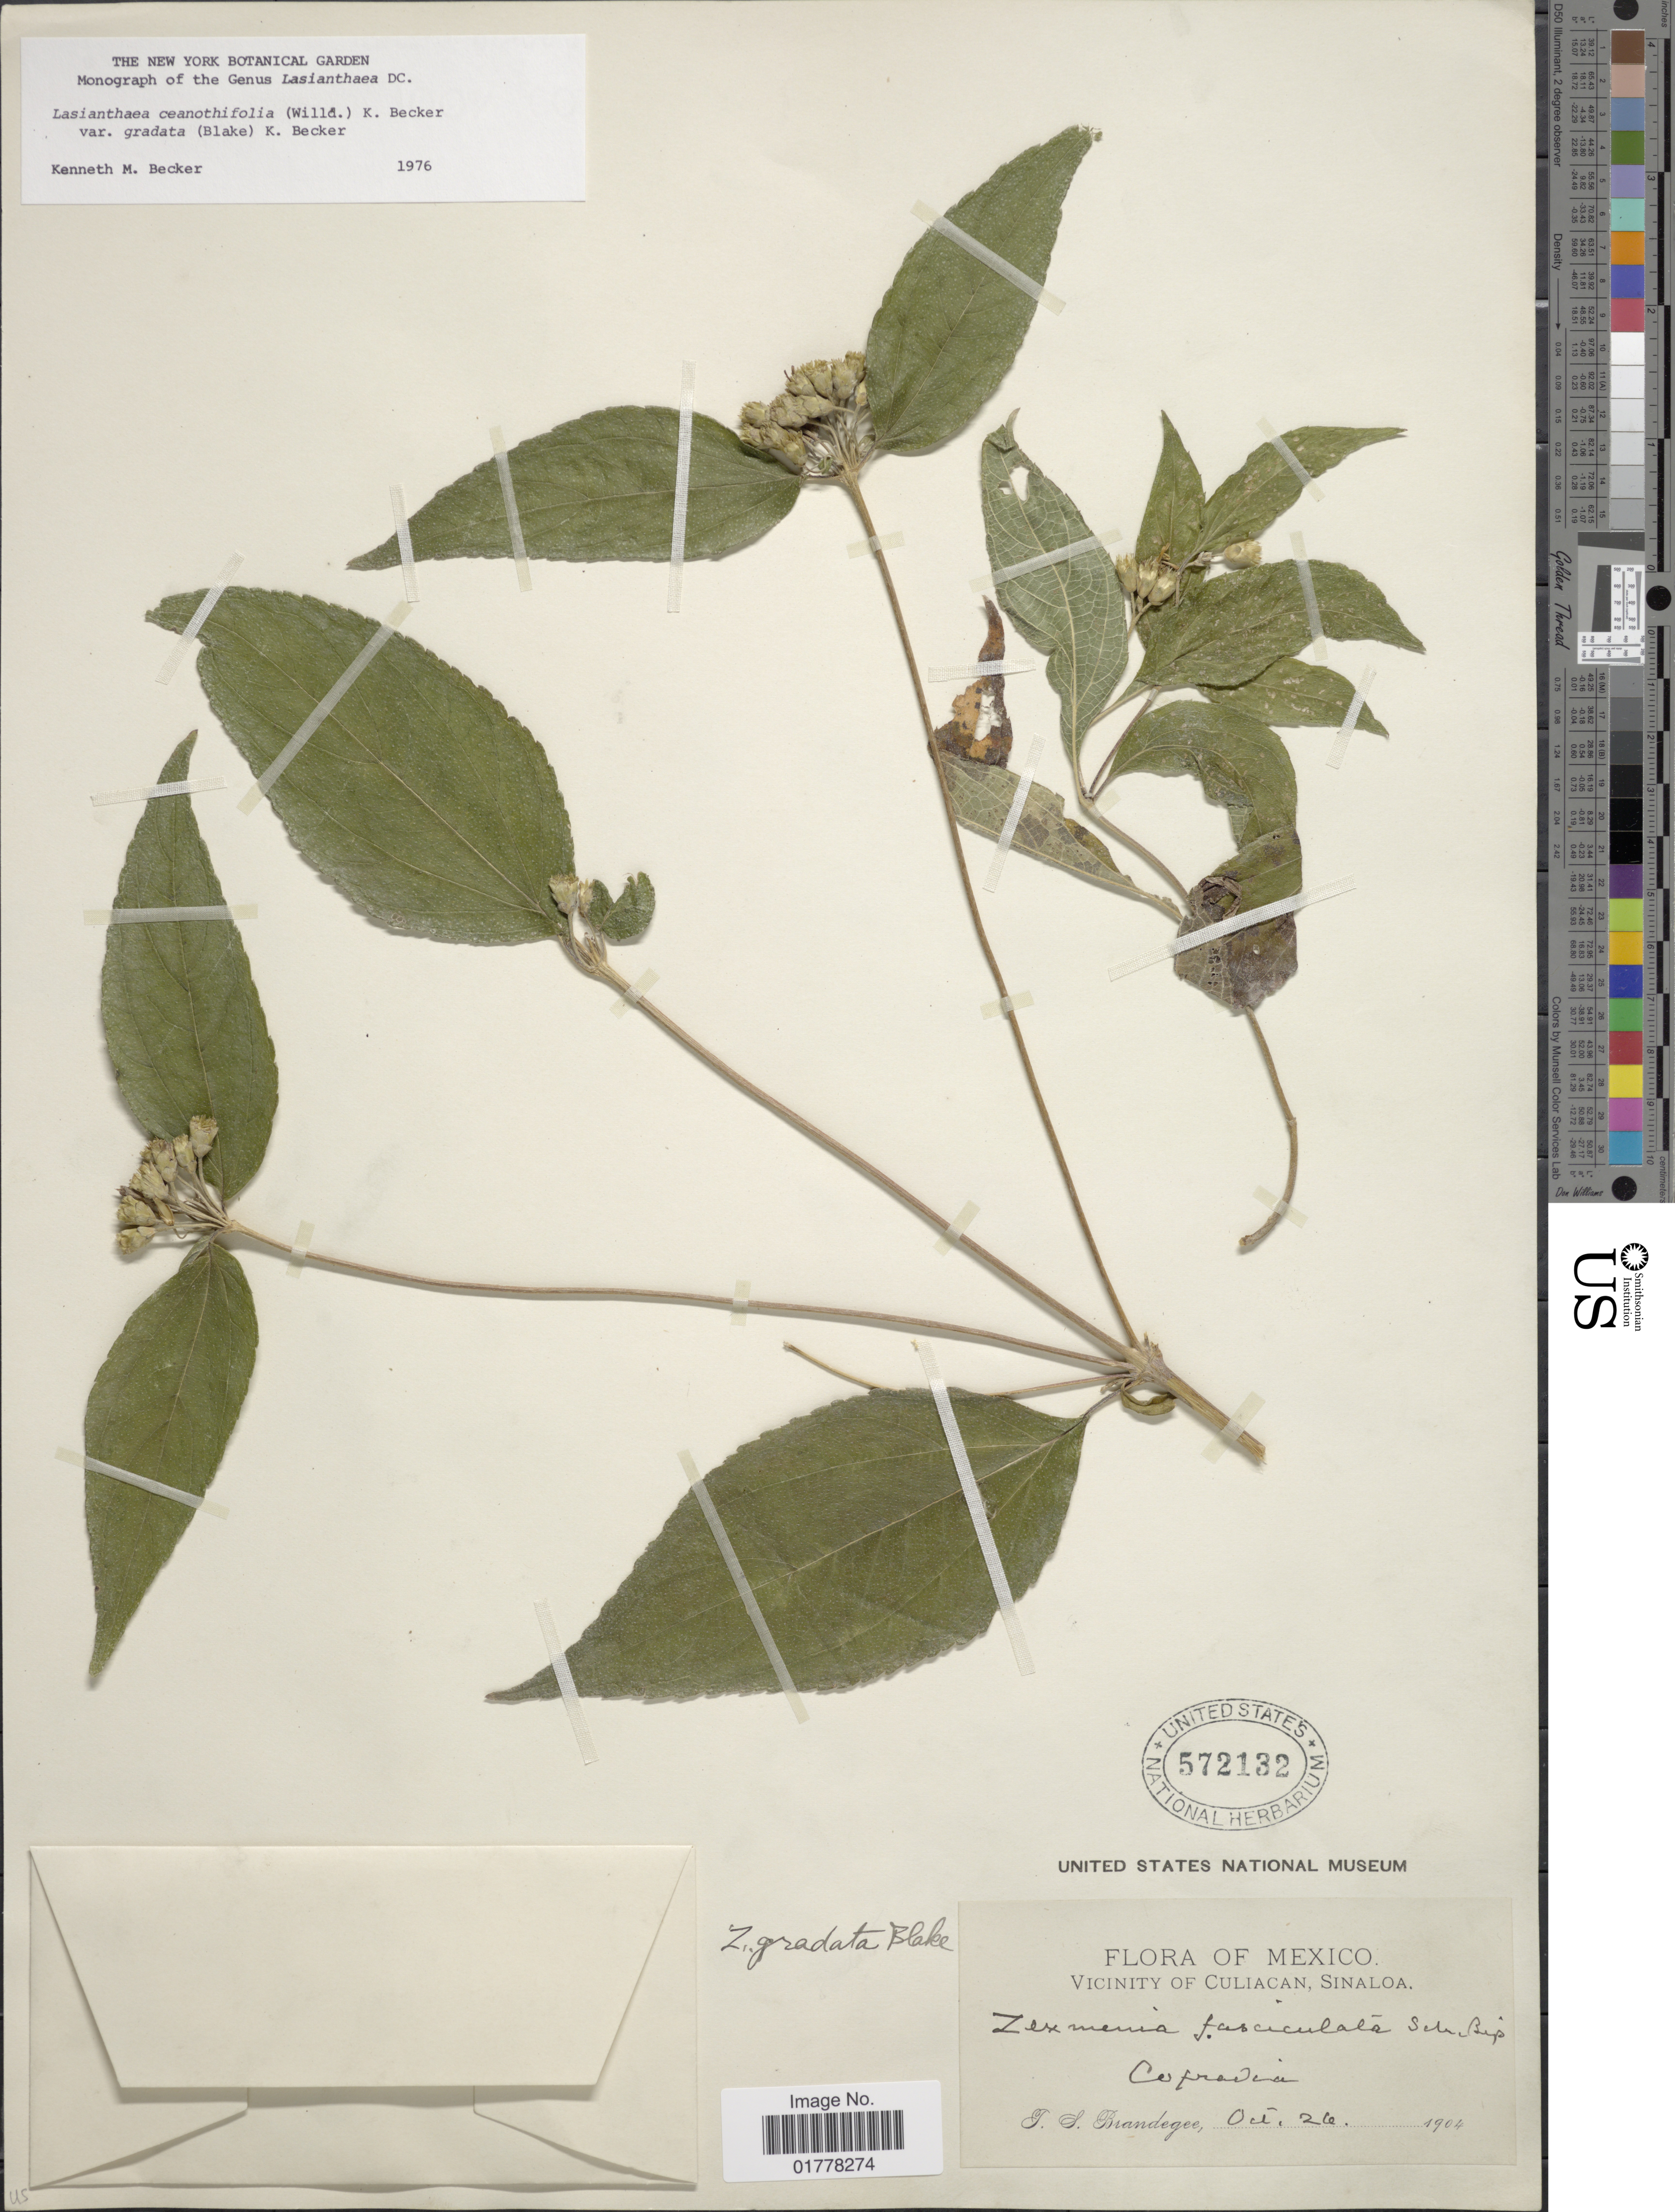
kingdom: Plantae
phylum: Tracheophyta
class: Magnoliopsida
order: Asterales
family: Asteraceae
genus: Lasianthaea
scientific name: Lasianthaea ceanothifolia var. gradata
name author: (S.F. Blake) K.M. Becker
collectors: T. S. Brandegee (herbarium)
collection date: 1904-10-26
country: Mexico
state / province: Sinaloa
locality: Vicinity of Culiacan, Sinaloa. Copradera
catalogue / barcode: US 572132